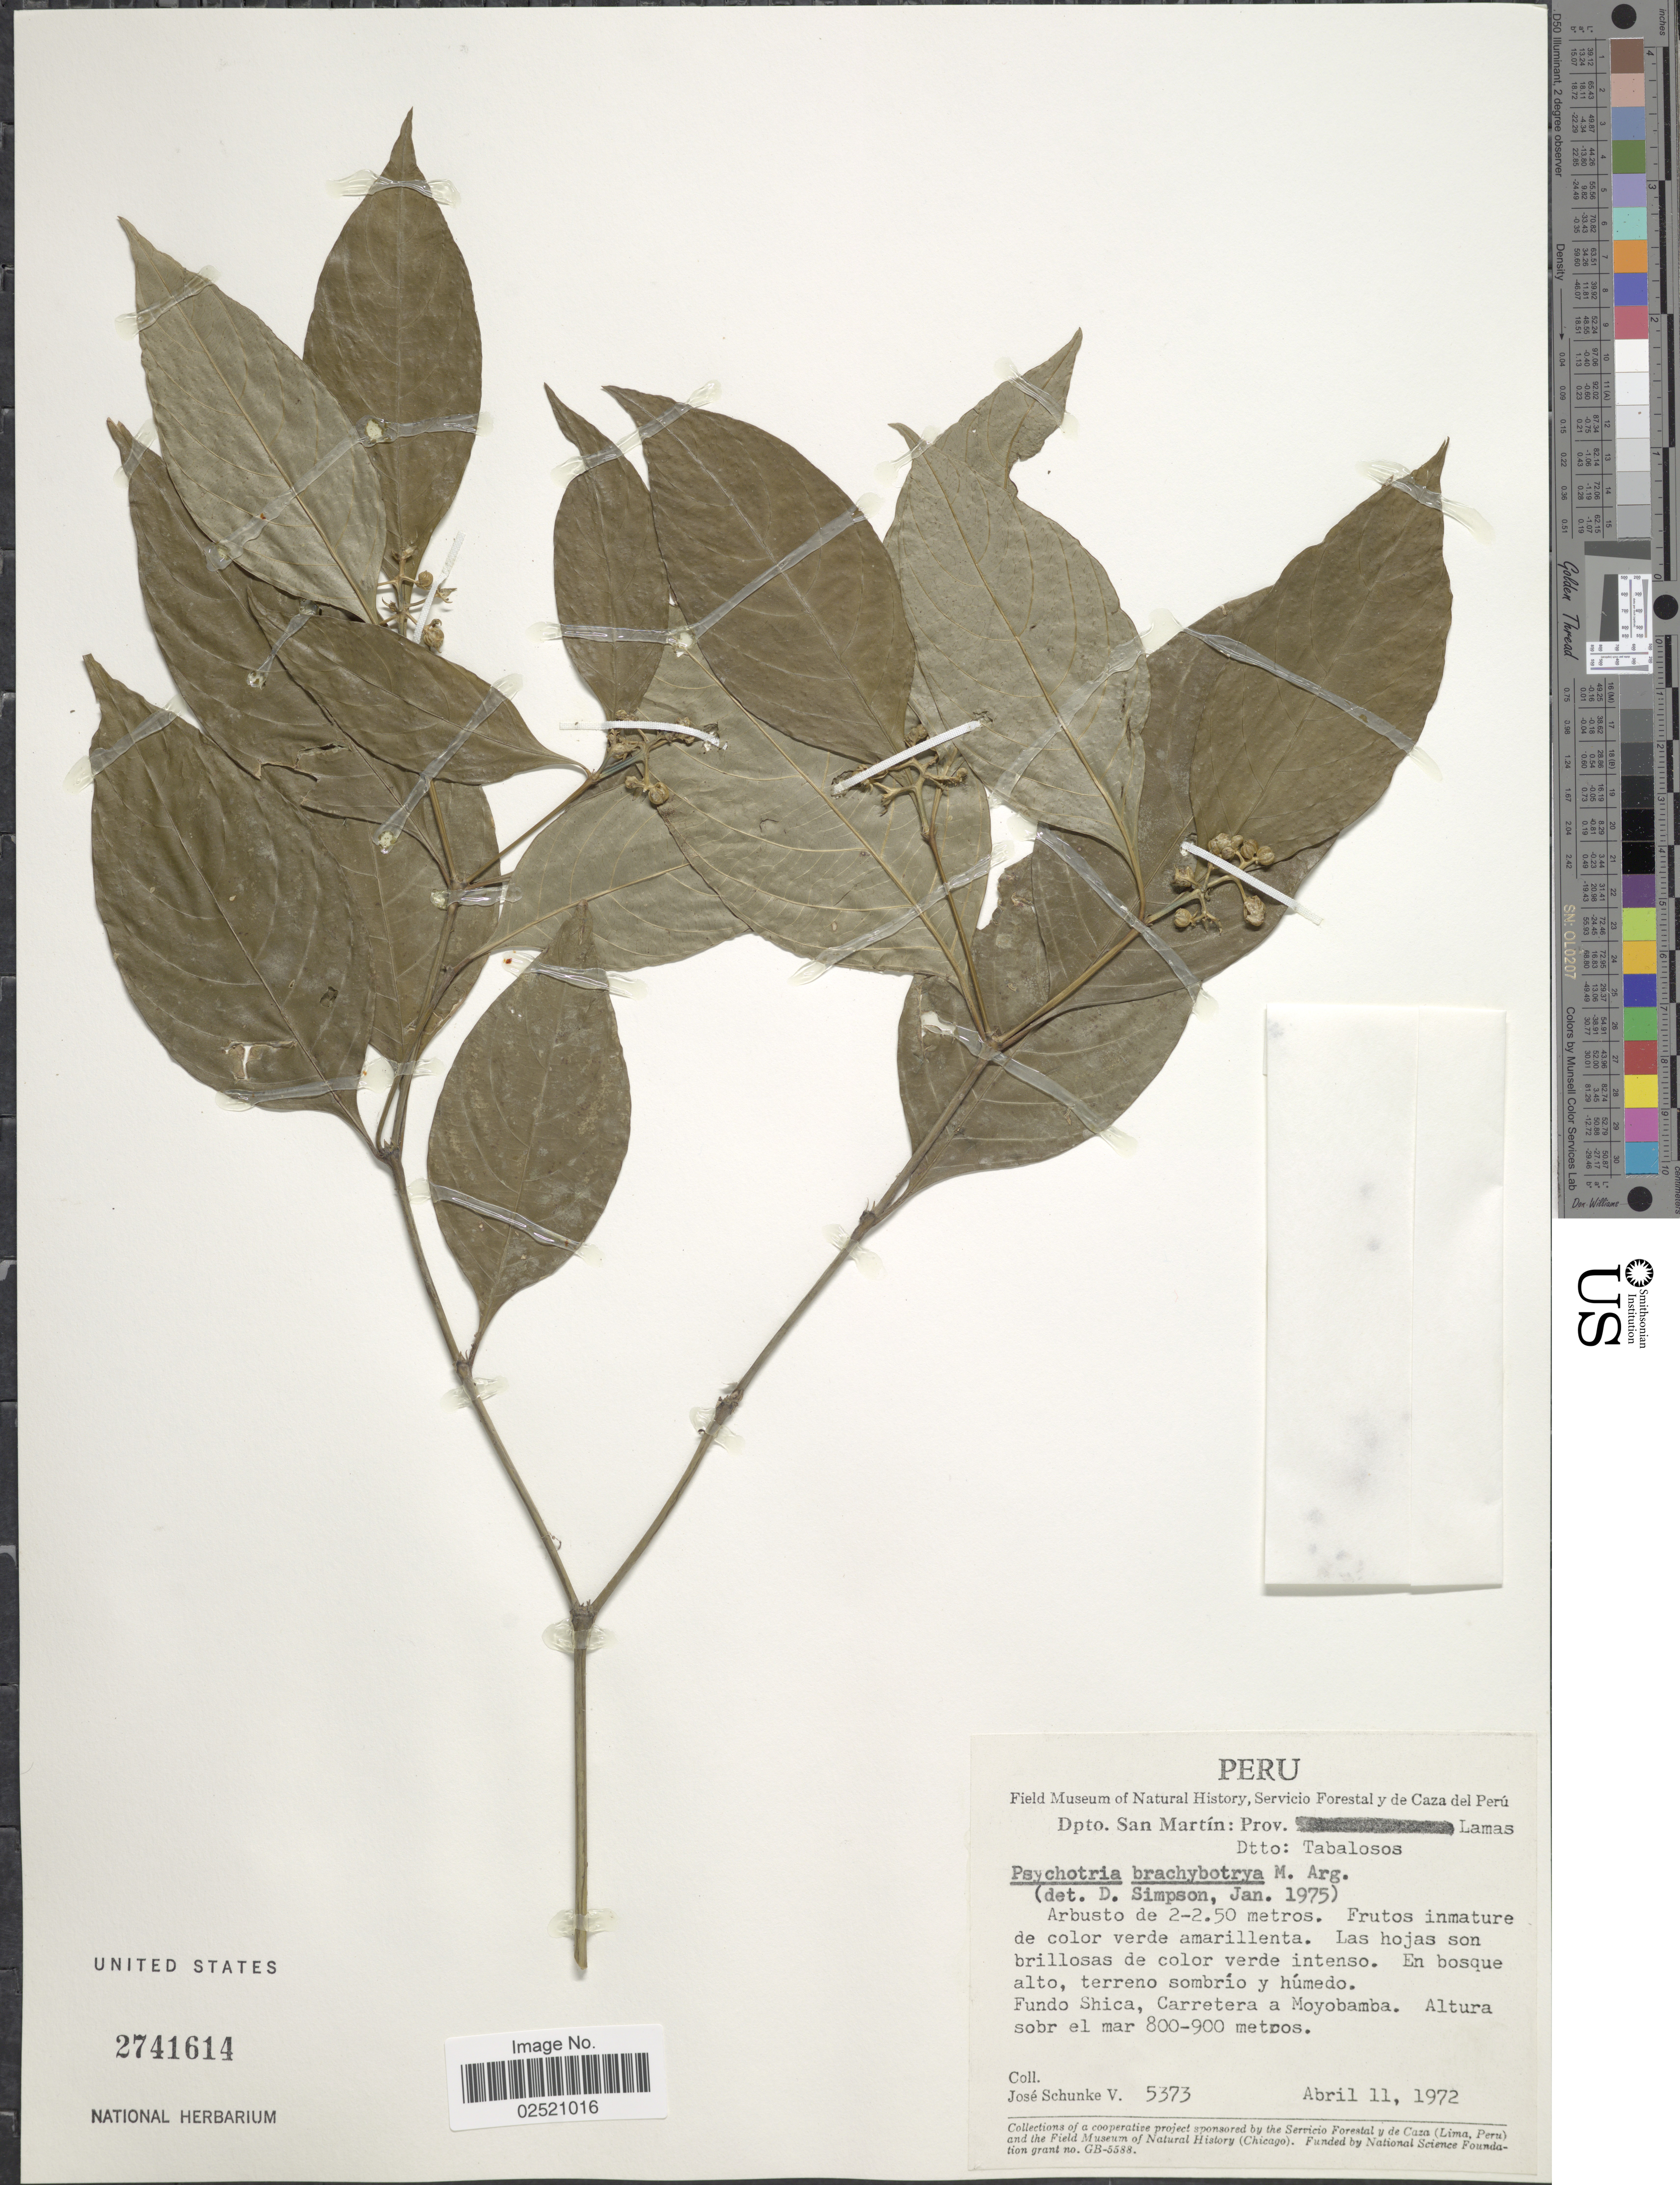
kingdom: Plantae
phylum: Tracheophyta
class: Magnoliopsida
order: Gentianales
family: Rubiaceae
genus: Psychotria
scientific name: Psychotria brachybotrya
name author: Müll. Arg.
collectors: J. Schunke Vigo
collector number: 5373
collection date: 1972-04-11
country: Peru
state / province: San Martín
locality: Prov. Lamas, Dtto: Tabalosos, en bosque alto, terreno sombrio y humedo, Funda Shica, Carretera a Moyobamba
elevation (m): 800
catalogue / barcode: US 2741614